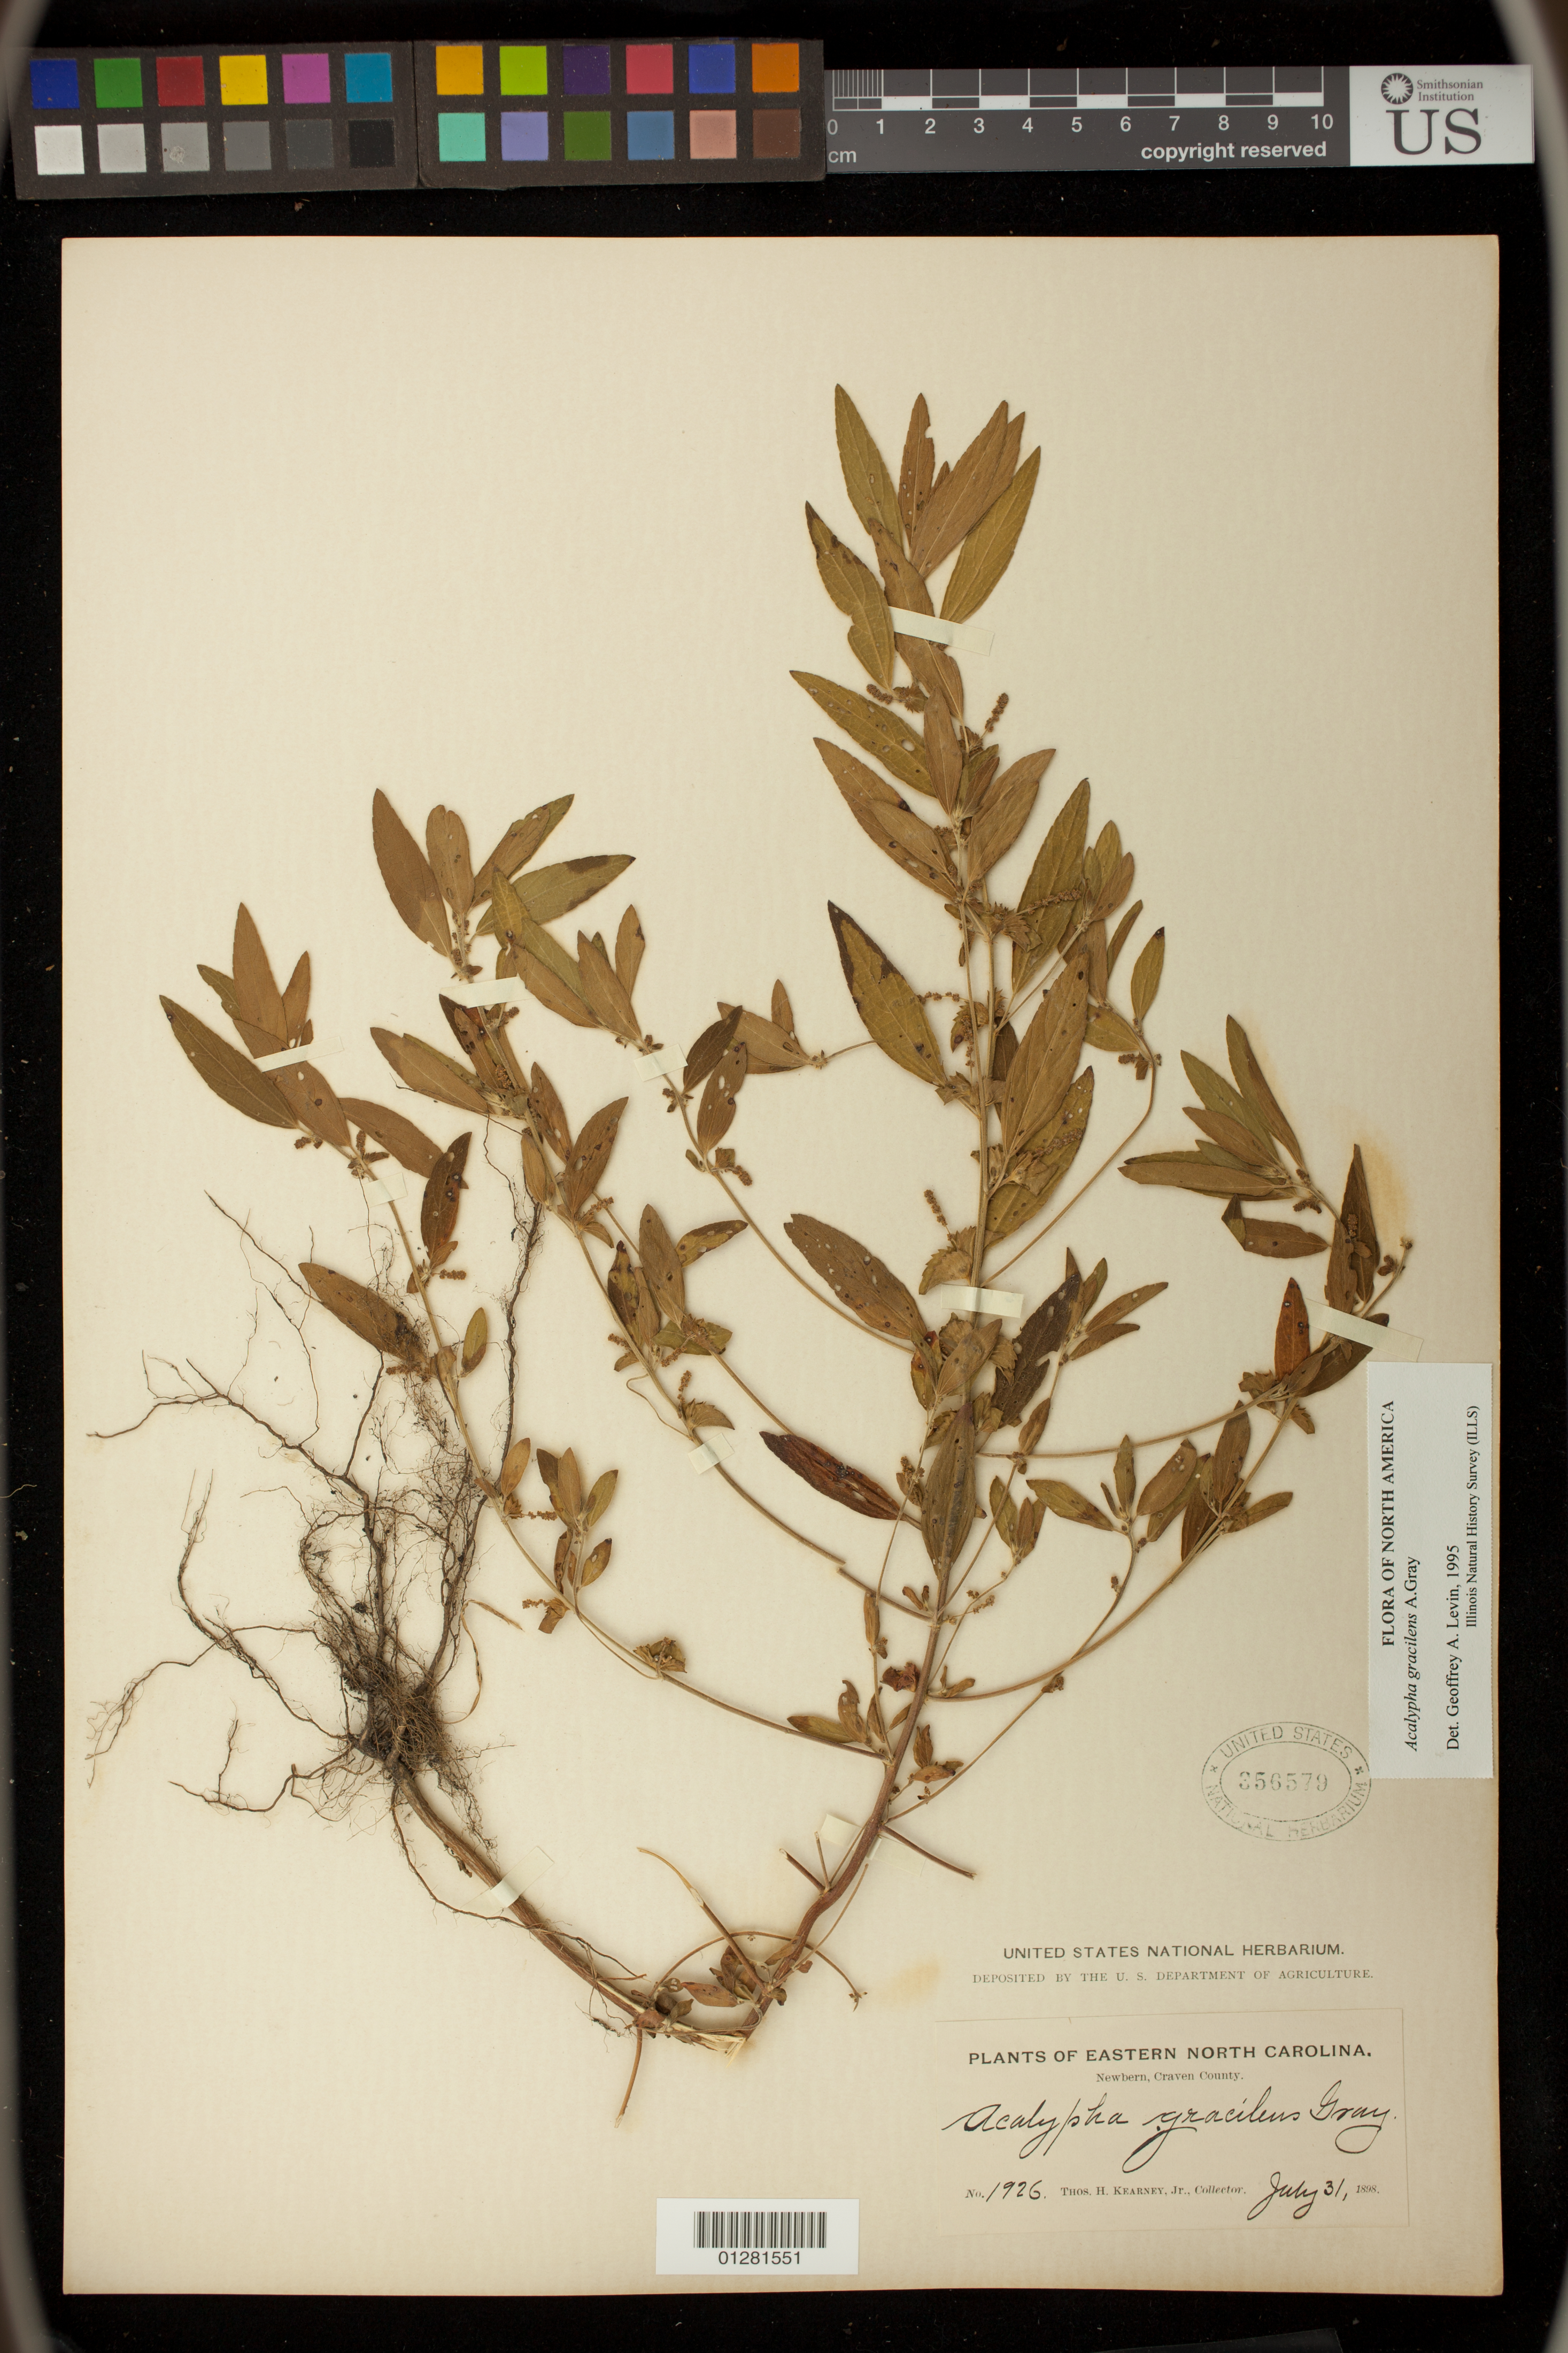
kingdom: Plantae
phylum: Tracheophyta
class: Magnoliopsida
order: Malpighiales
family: Euphorbiaceae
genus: Acalypha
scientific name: Acalypha gracilens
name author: A. Gray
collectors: T. H. Kearney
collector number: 1926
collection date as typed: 31 Jul 1898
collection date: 1898-07-31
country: United States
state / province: North Carolina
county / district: Craven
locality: Newbern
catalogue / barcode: US 356579